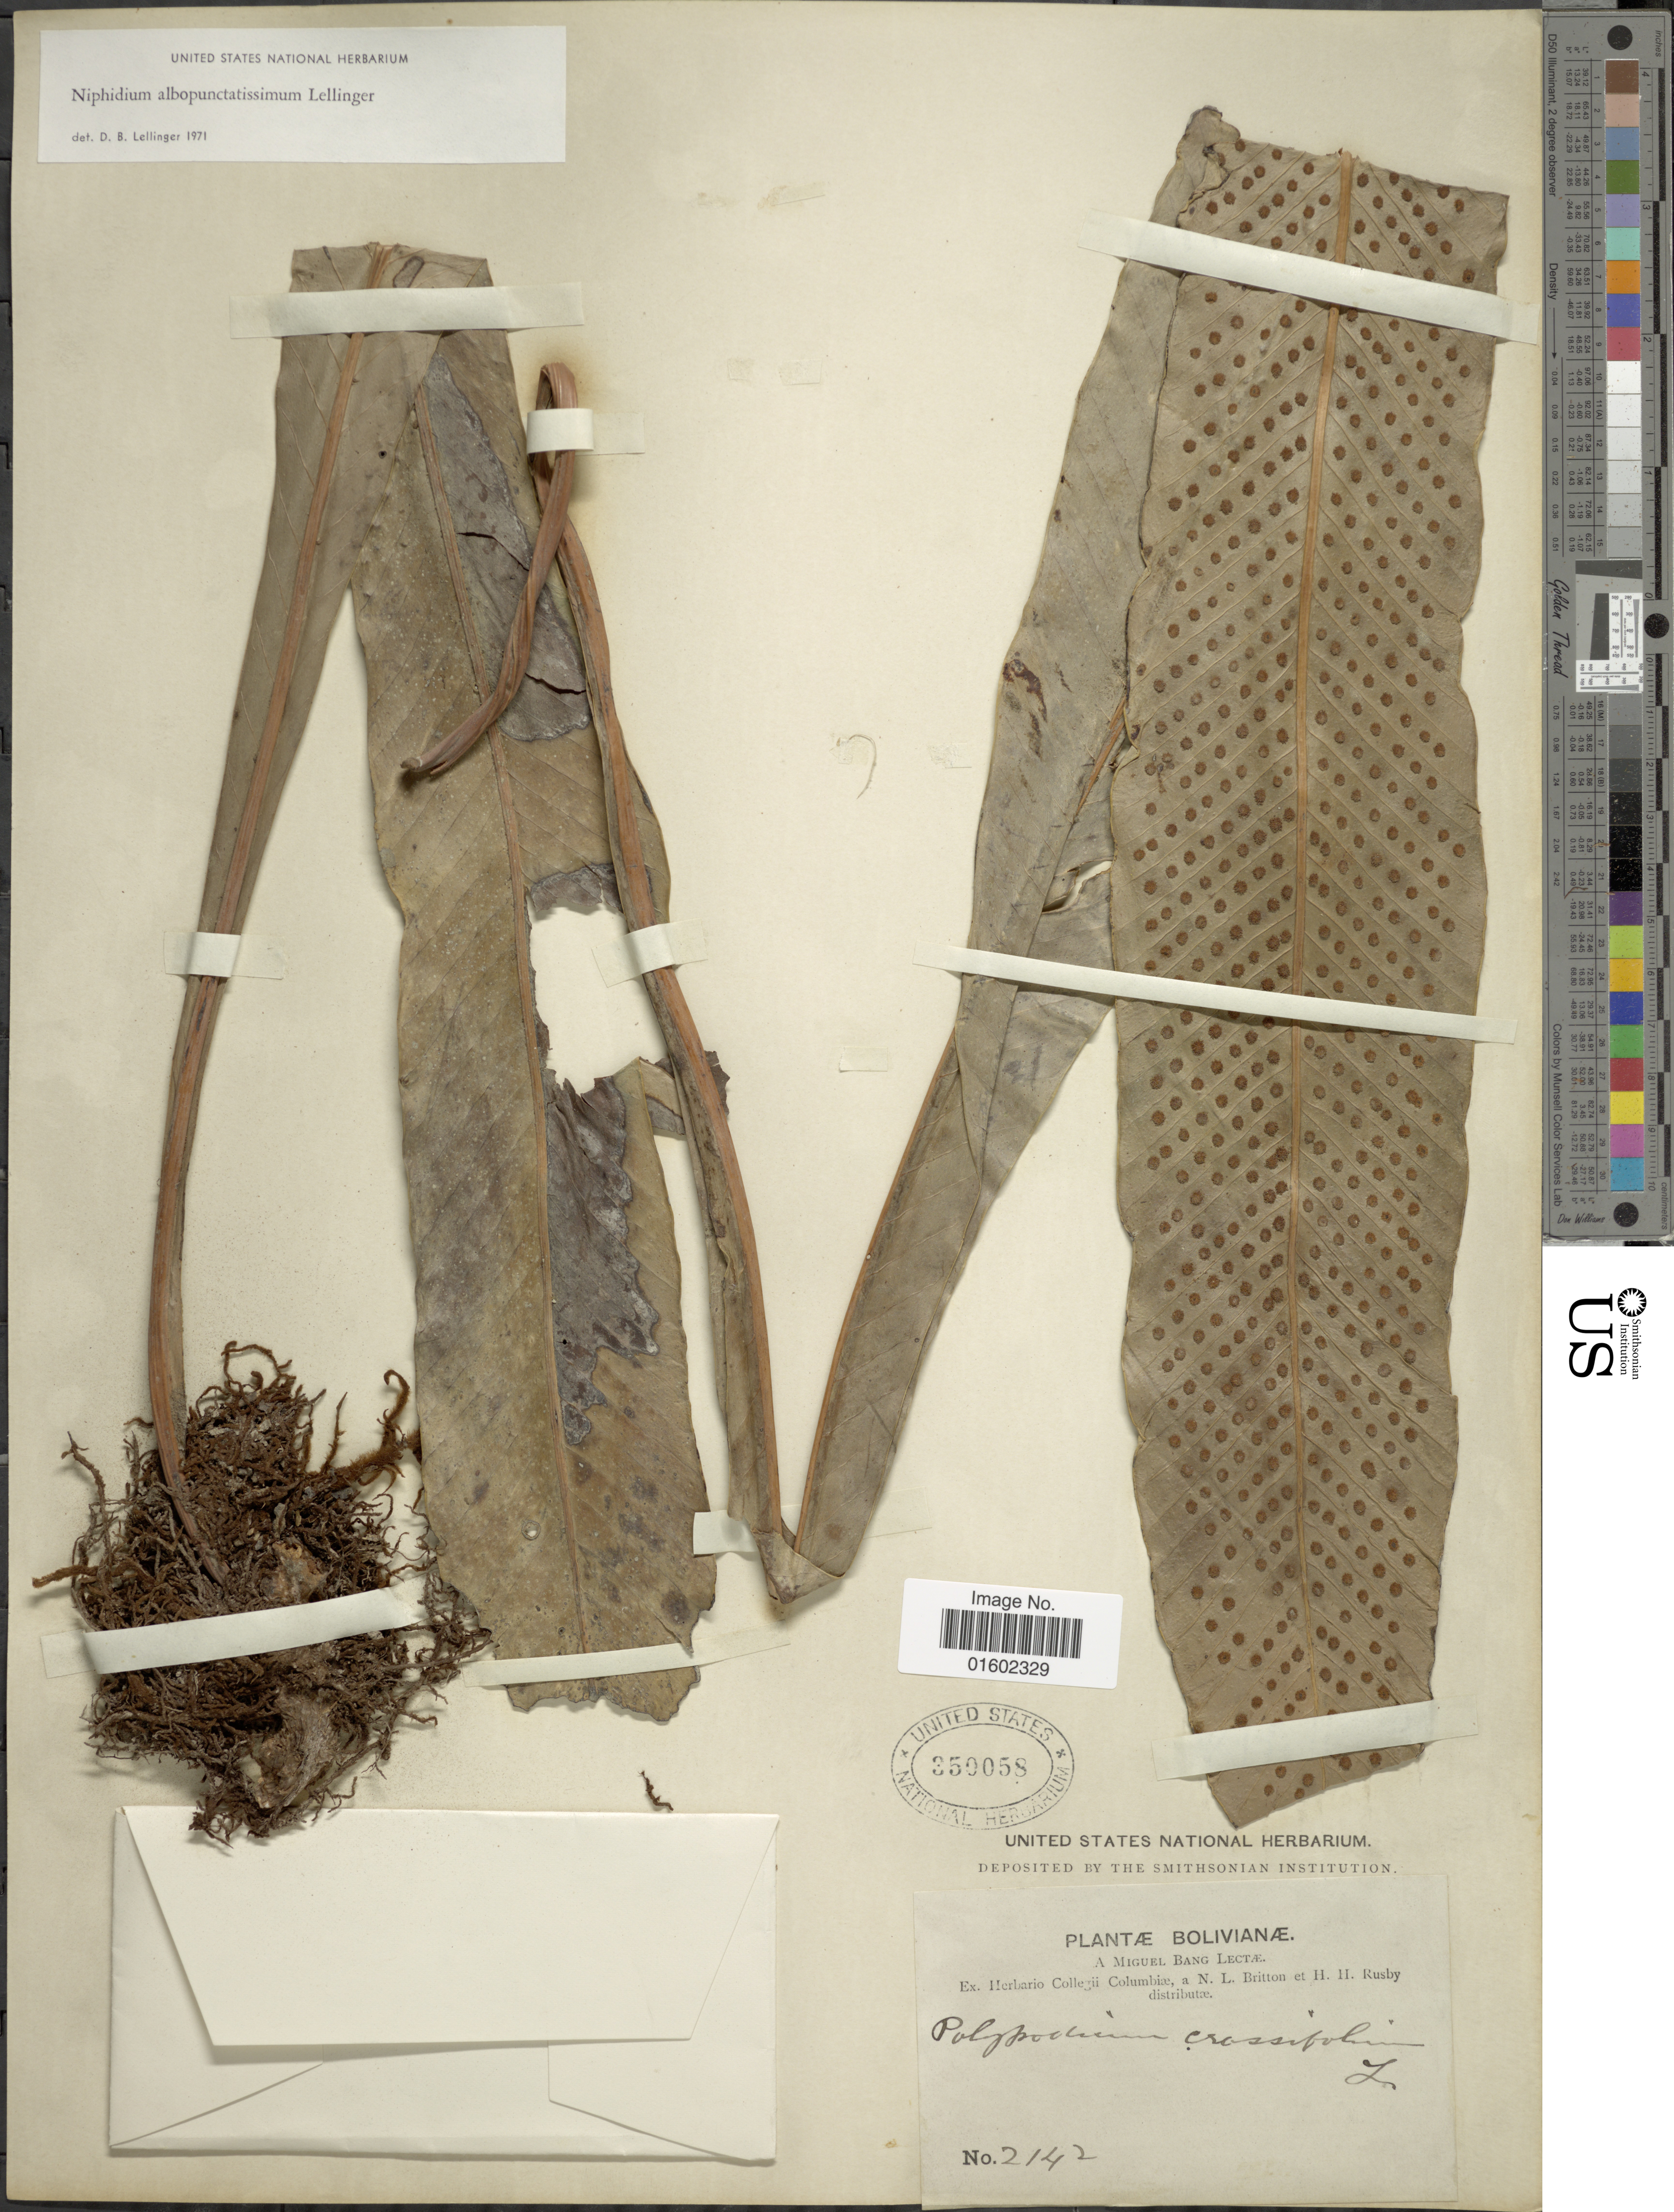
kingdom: Plantae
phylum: Tracheophyta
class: Polypodiopsida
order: Polypodiales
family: Polypodiaceae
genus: Niphidium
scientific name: Niphidium albopunctatissimum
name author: Lellinger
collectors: M. Bang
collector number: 2142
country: Bolivia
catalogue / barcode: US 350058